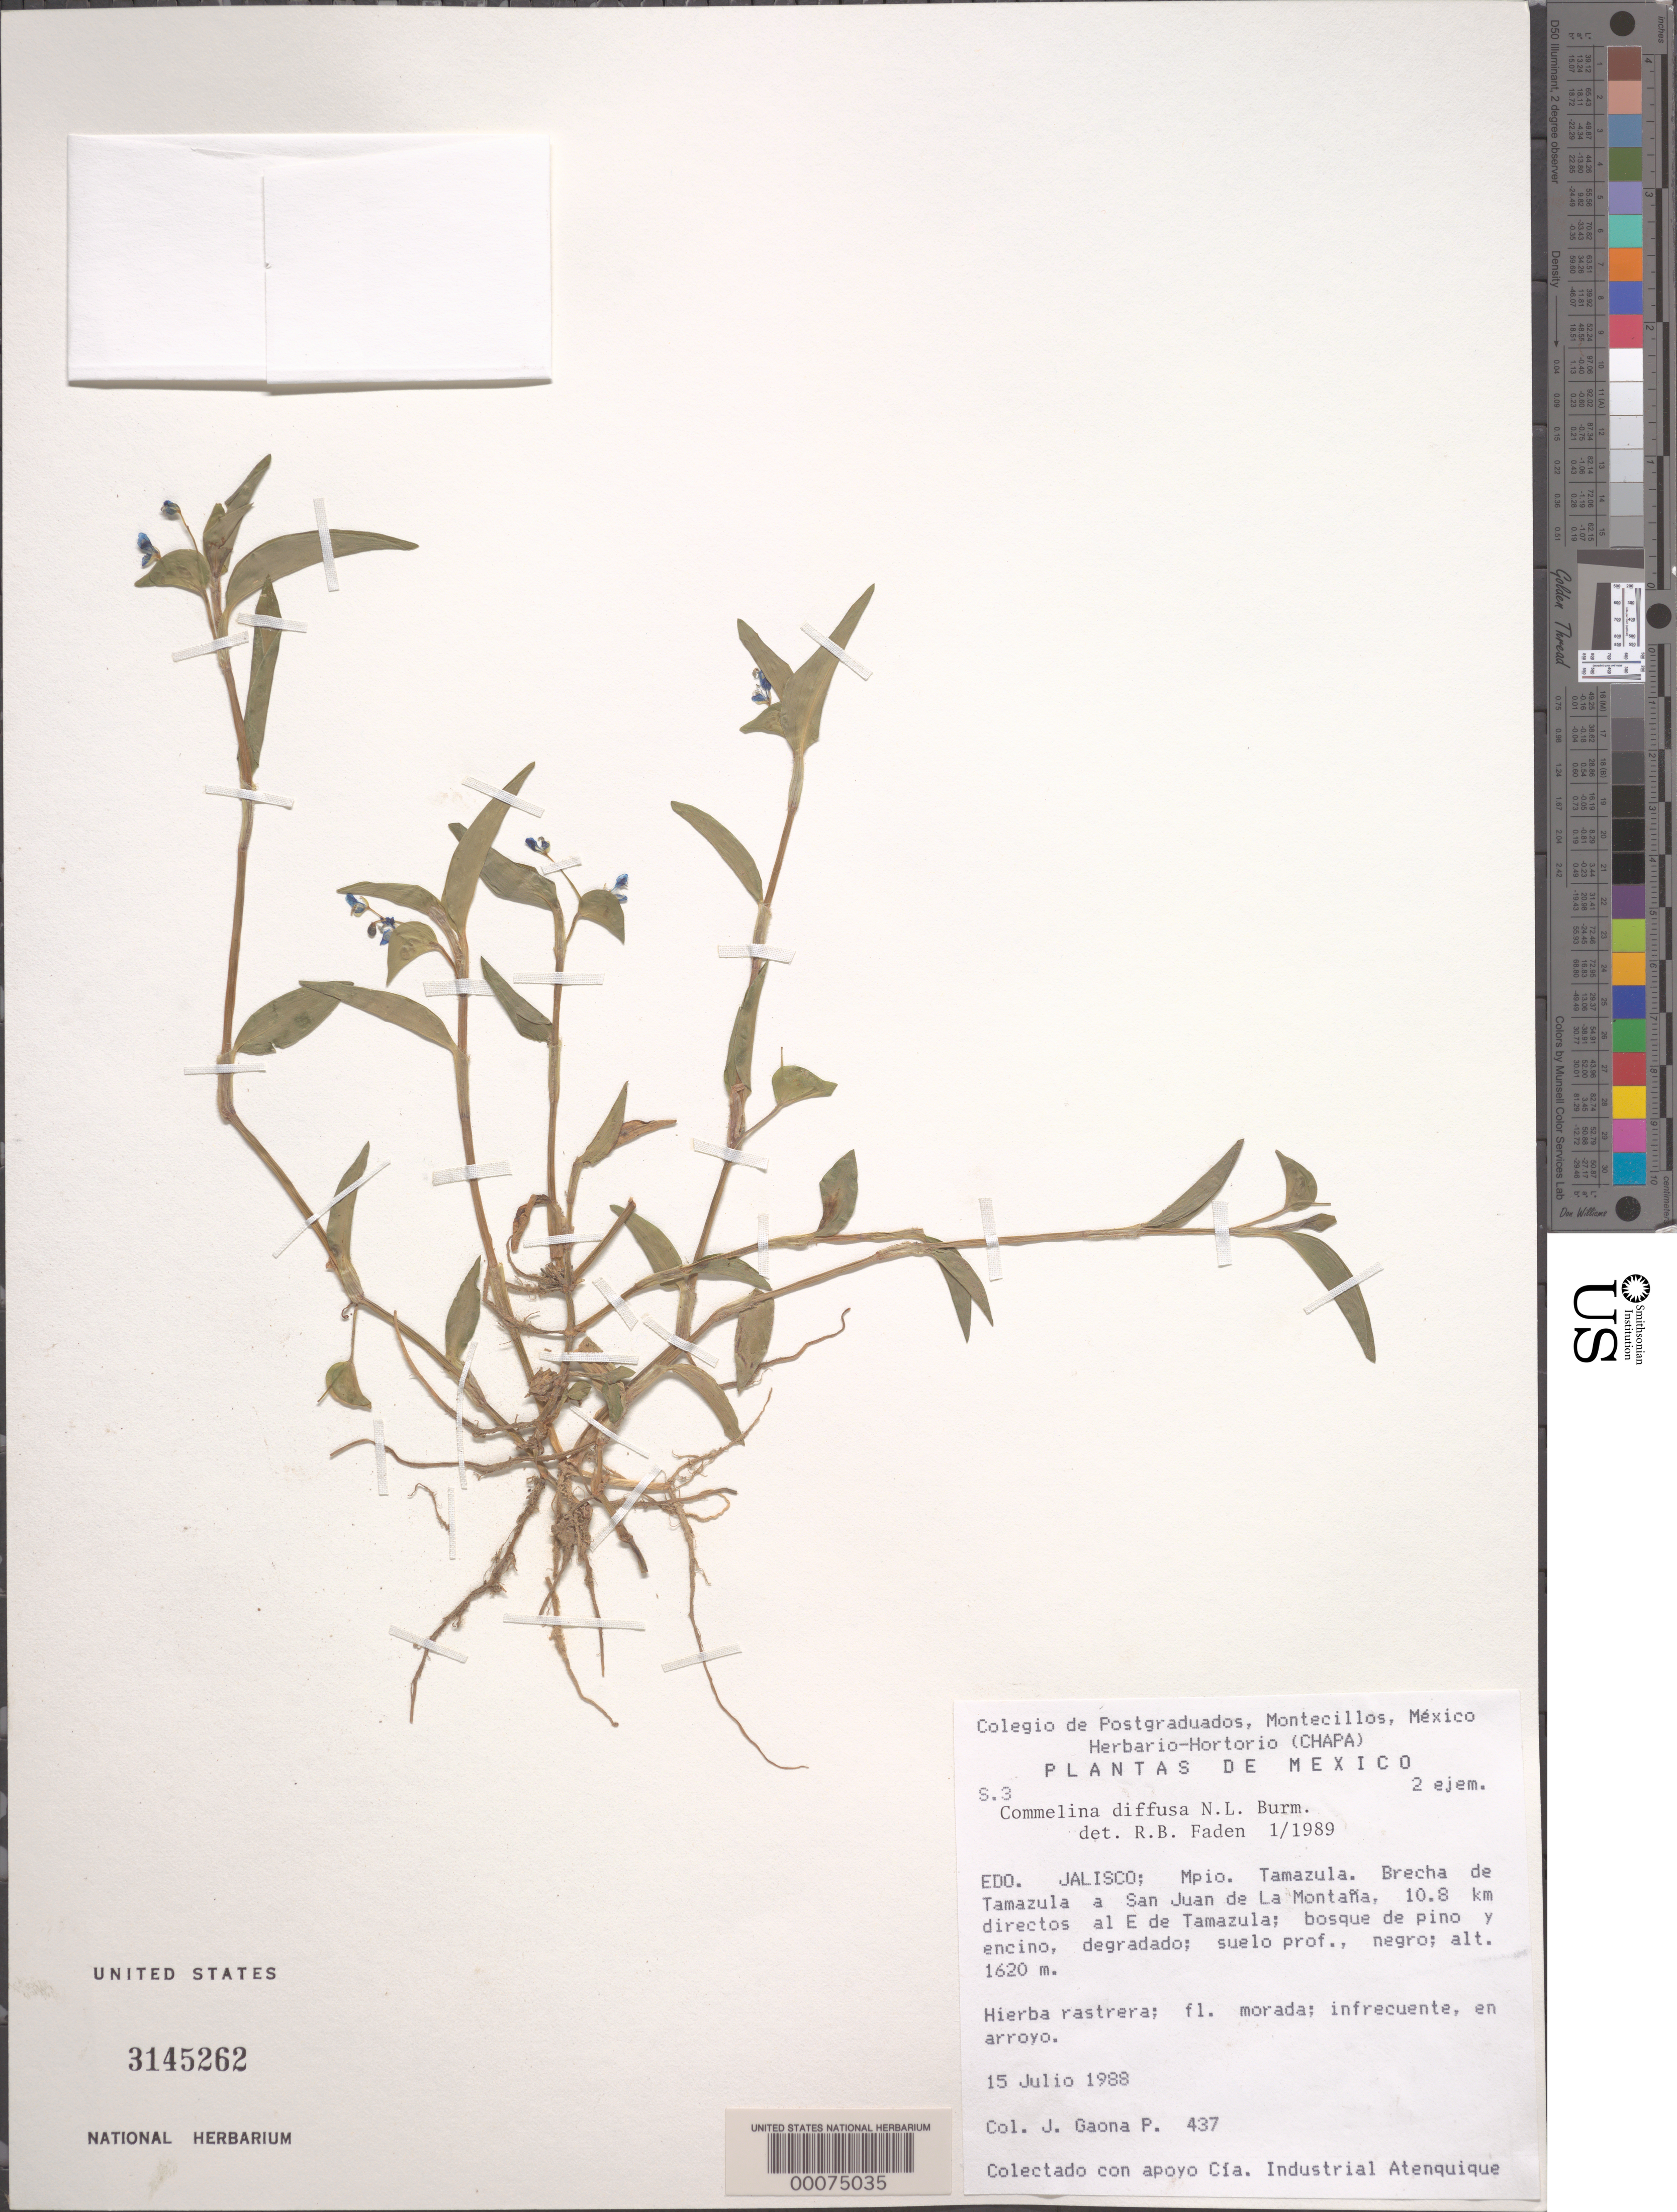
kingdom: Plantae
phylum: Tracheophyta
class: Liliopsida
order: Commelinales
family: Commelinaceae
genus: Commelina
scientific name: Commelina diffusa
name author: Burm. f.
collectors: J. Gaona P.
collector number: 437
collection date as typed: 15 Jul 1988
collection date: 1988-07-15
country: Mexico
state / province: Jalisco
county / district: Tamazula de Gordiano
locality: Brecha de Tamazula a San Juan de La Montana, 10.8 km directos al e de Tamazula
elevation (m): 1620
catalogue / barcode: US 3145262